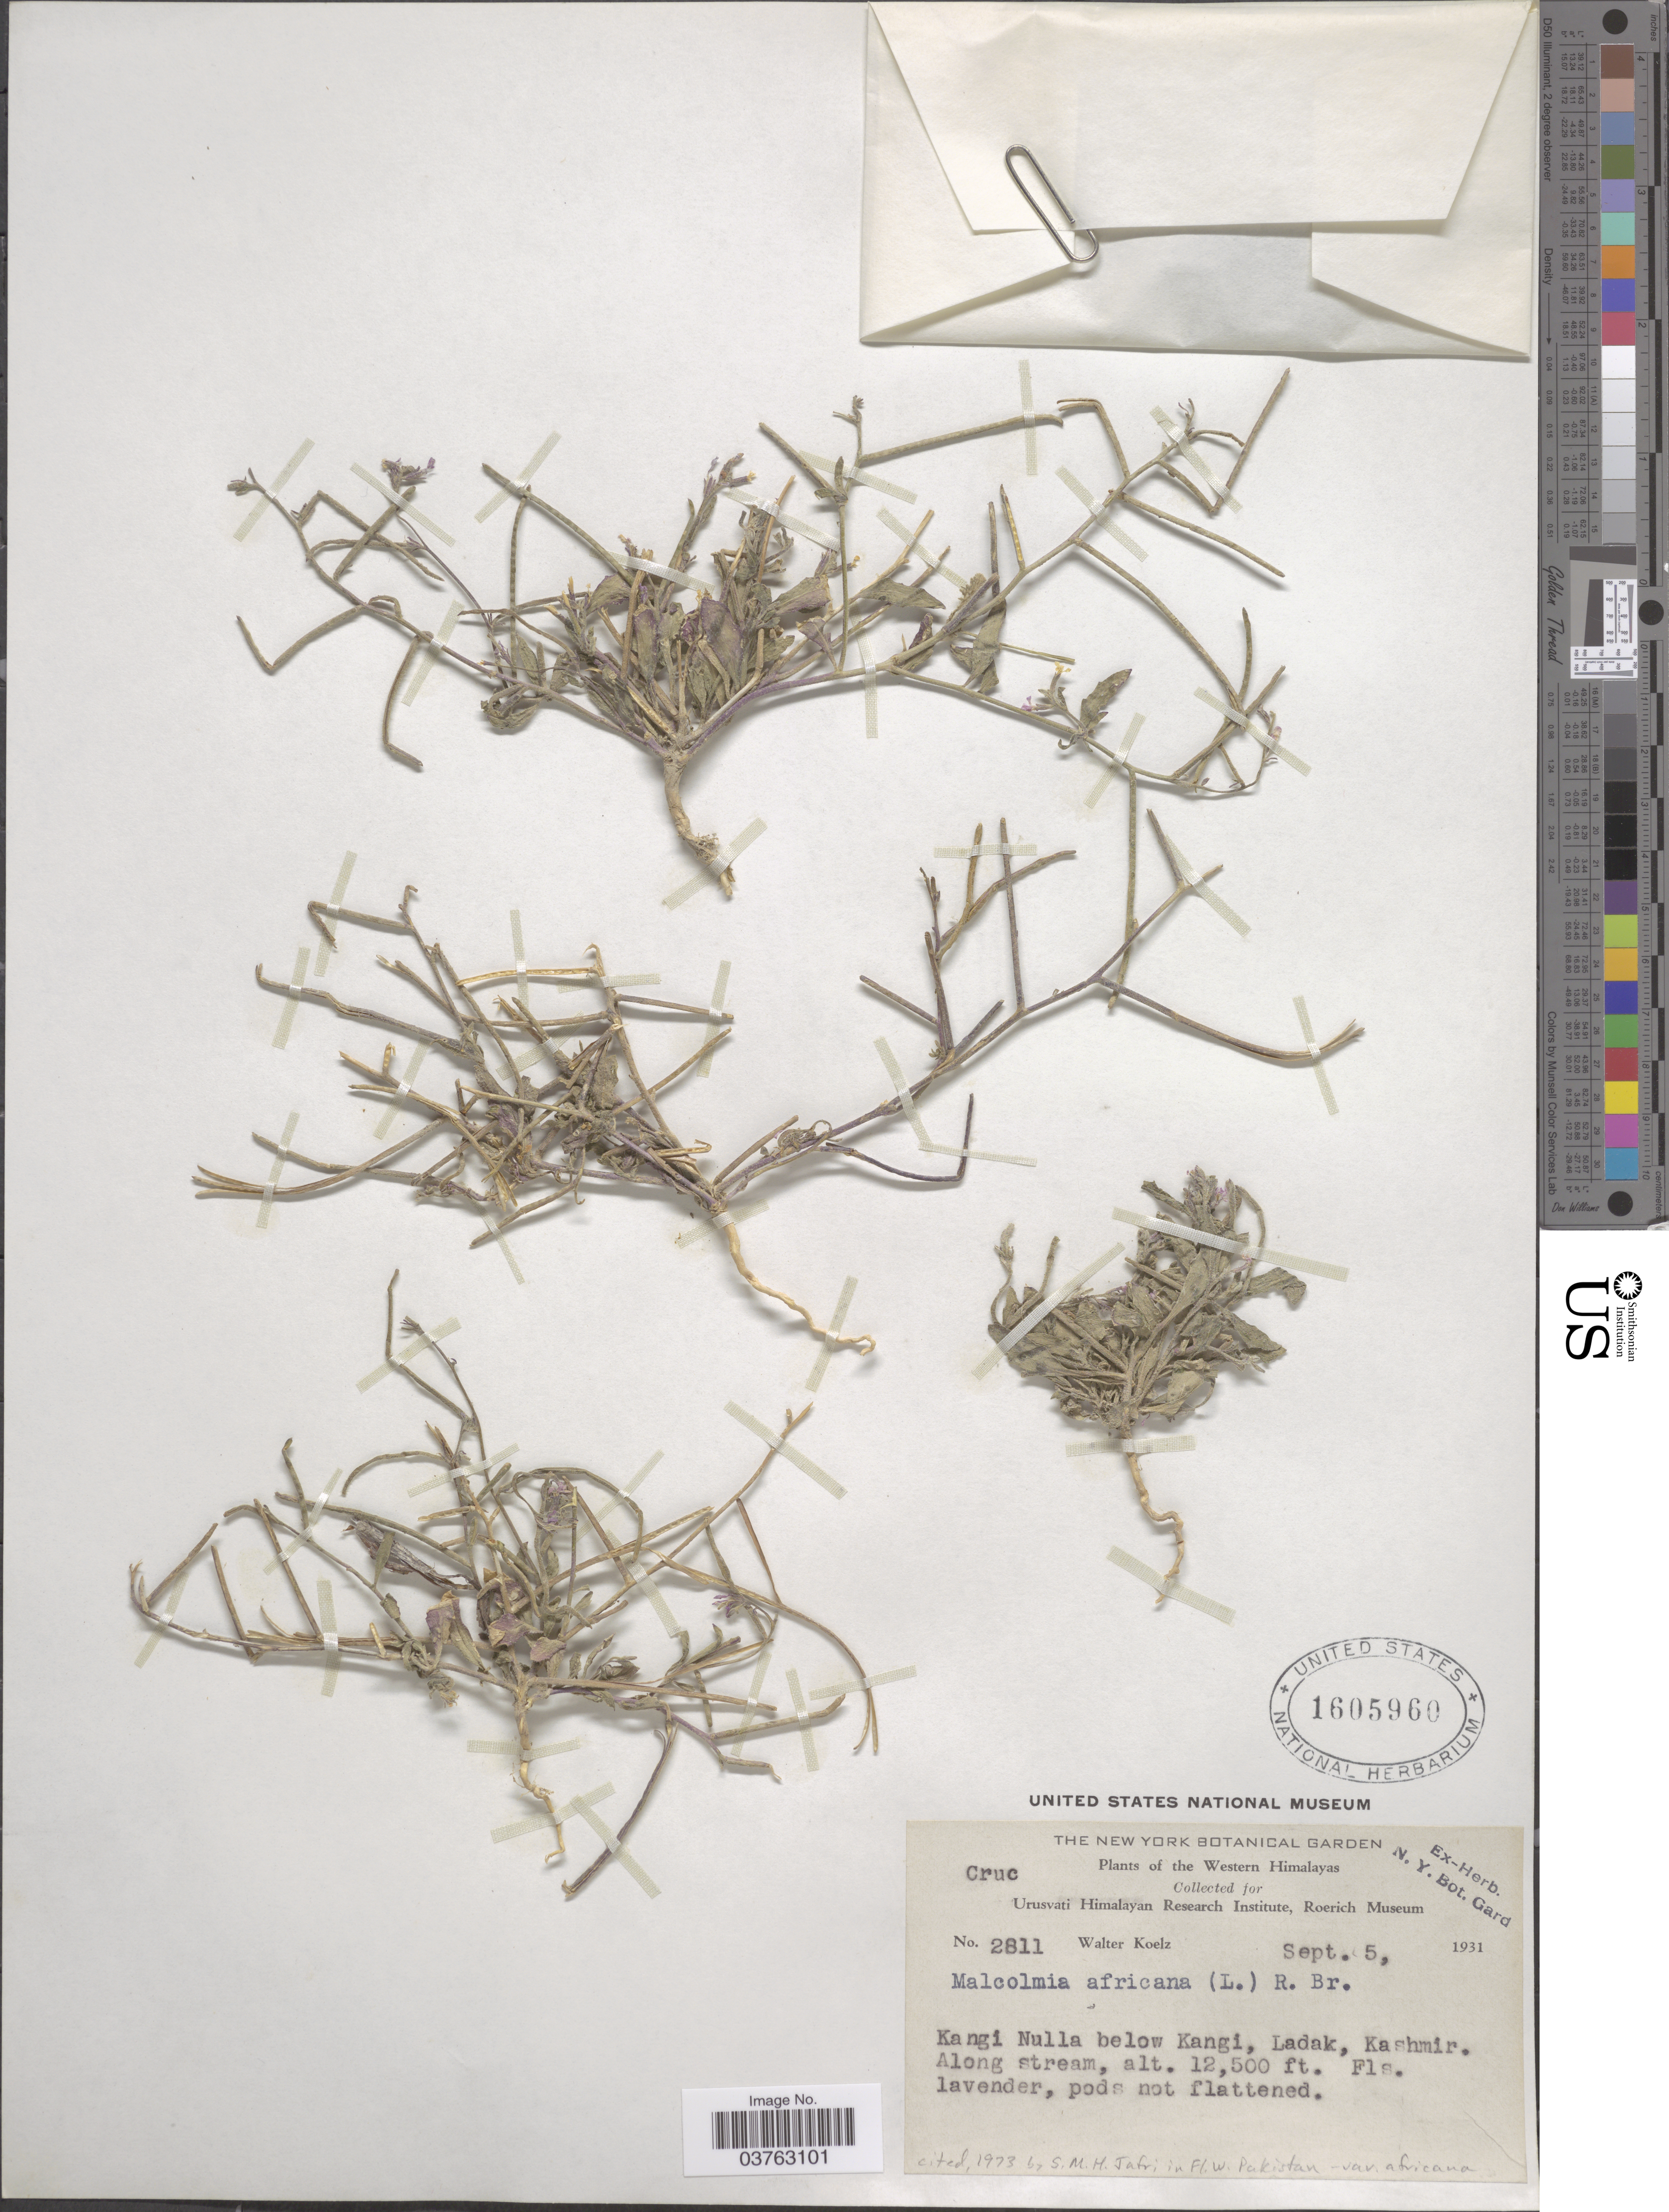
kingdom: Plantae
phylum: Tracheophyta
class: Magnoliopsida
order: Brassicales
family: Brassicaceae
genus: Malcolmia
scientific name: Malcolmia africana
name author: (L.) W.T. Aiton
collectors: W. N. Koelz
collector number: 2811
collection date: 1931-09-05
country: India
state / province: Ladakh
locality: The Western Himalayas. Kangi Nulla below Kangi, Ladak, Kashmir.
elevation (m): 3810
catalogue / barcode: US 1605960